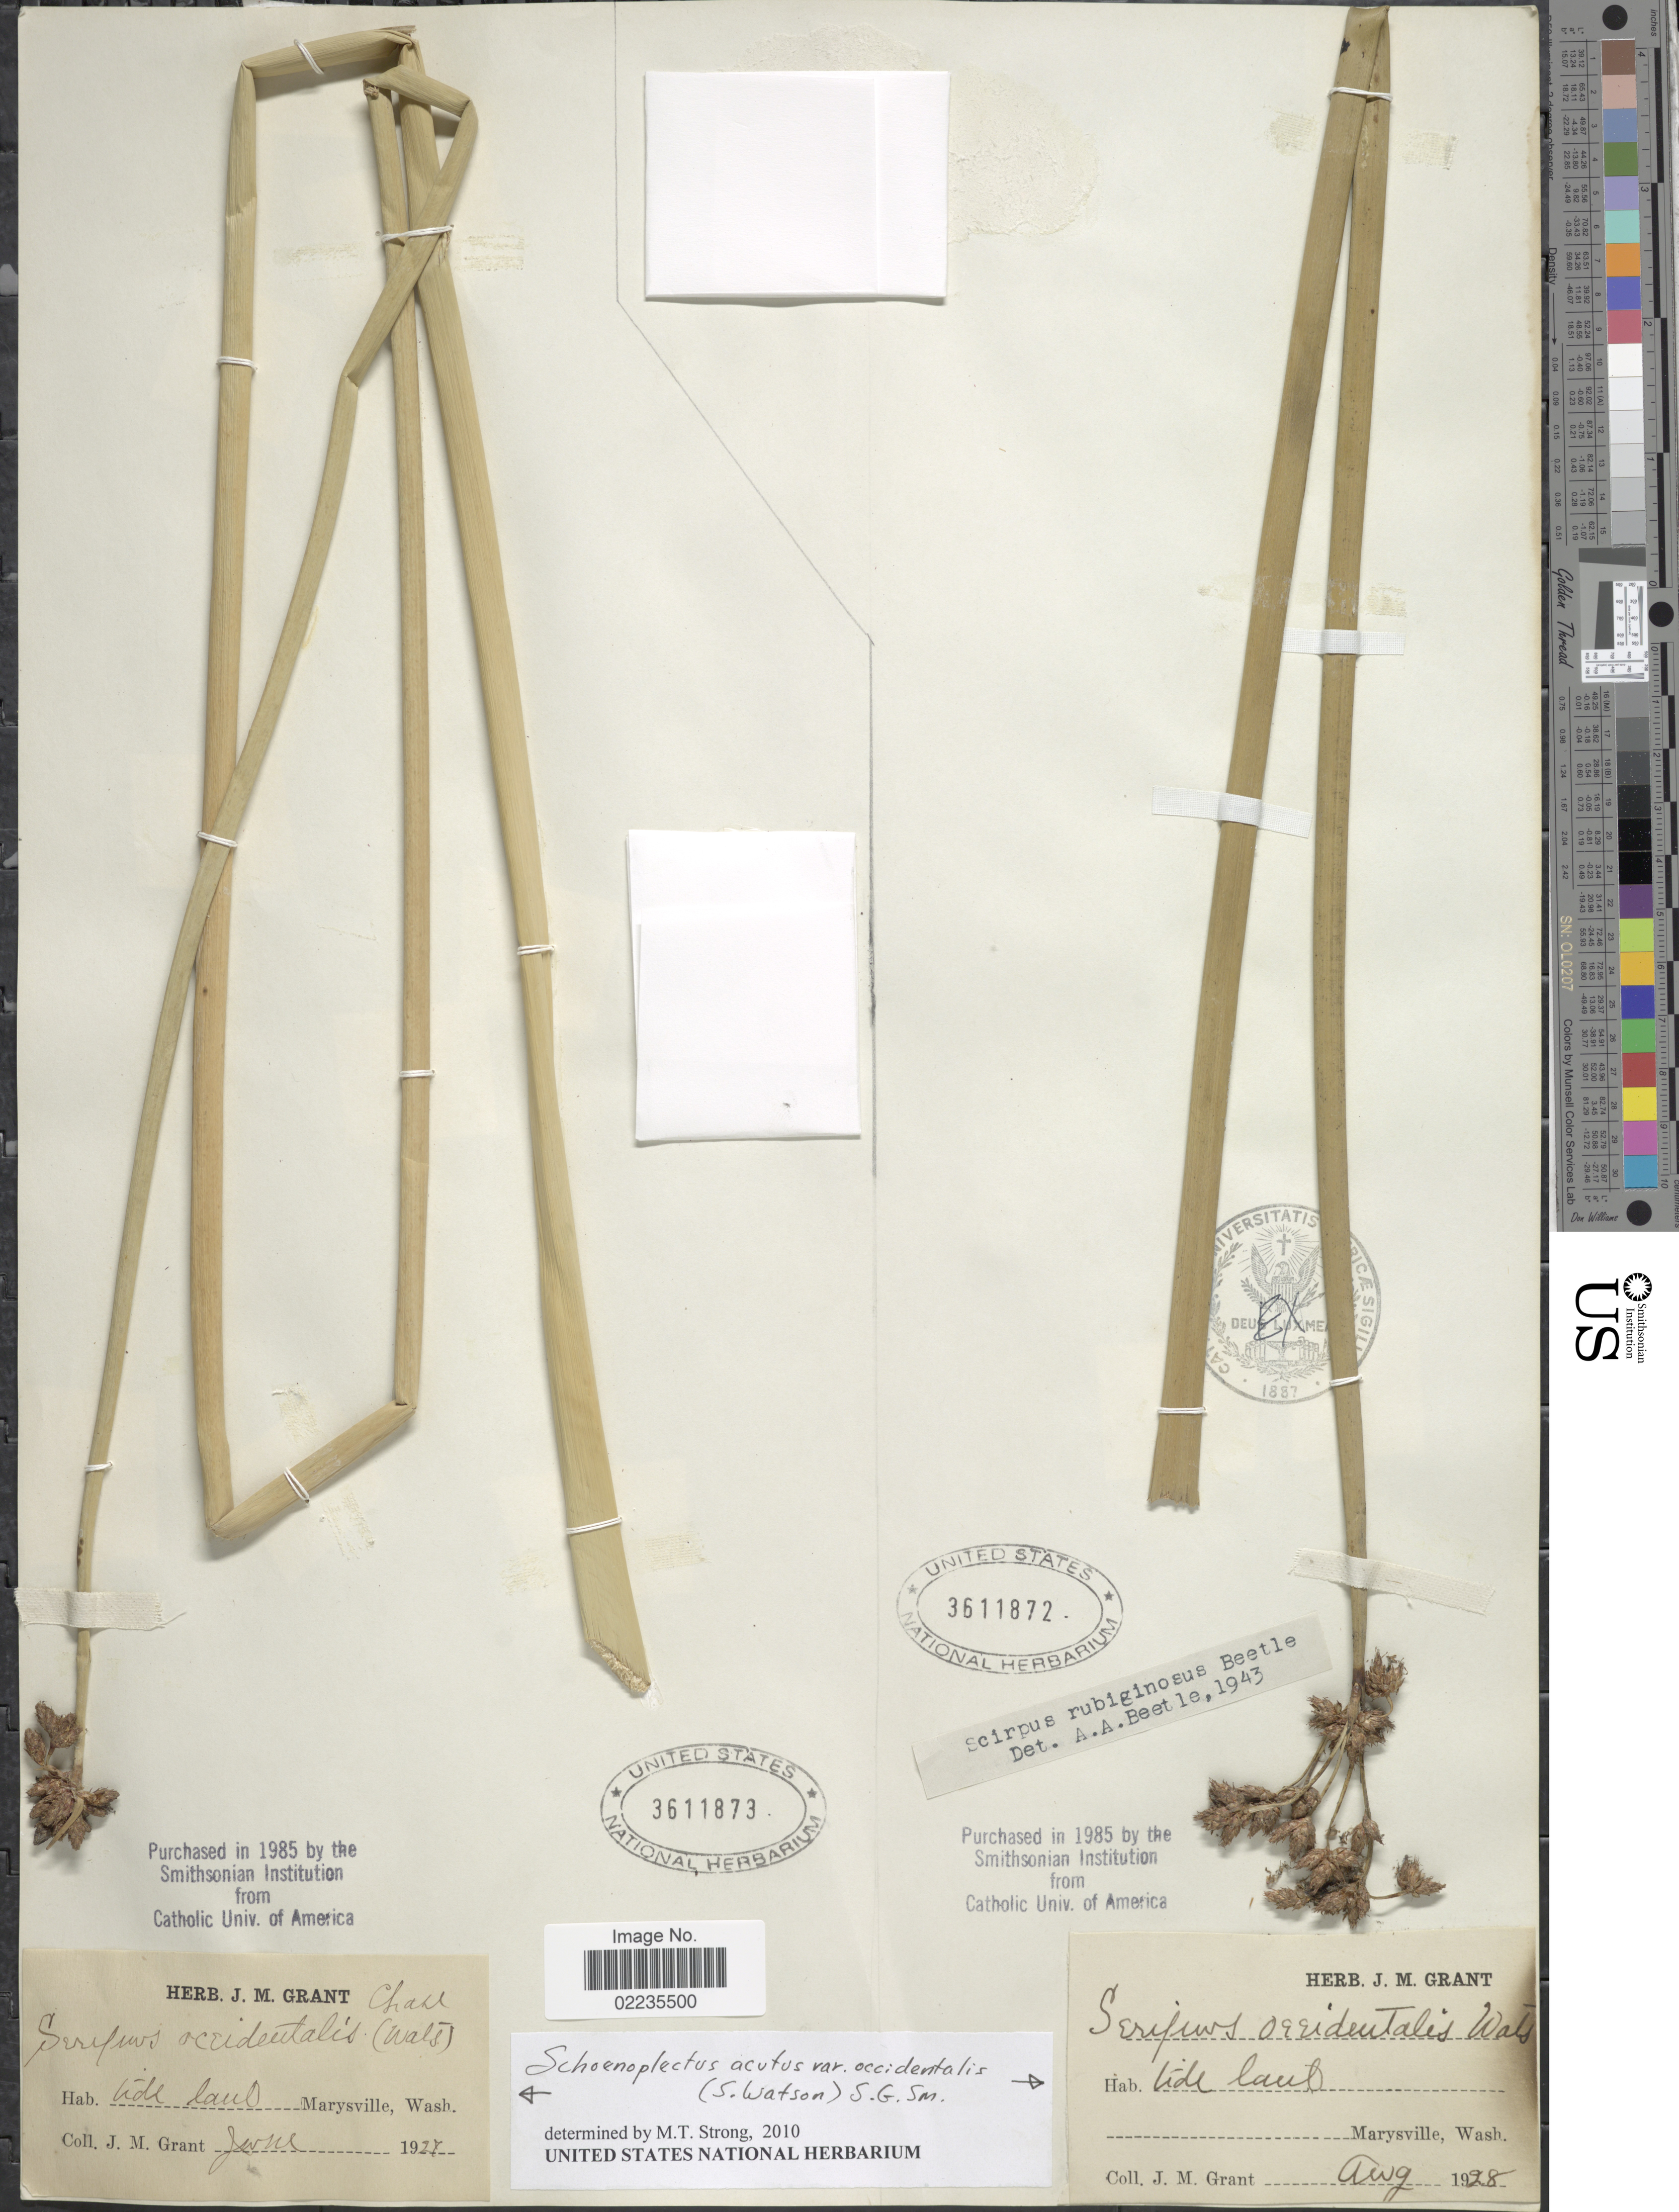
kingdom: Plantae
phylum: Tracheophyta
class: Liliopsida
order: Poales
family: Cyperaceae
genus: Schoenoplectus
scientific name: Schoenoplectus acutus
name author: (Muhl. ex Bigelow) Á. Löve & D. Löve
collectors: J. M. Grant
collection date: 1927-06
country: United States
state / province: Washington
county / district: Snohomish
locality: Marysville, Wash.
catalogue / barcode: US 3611873